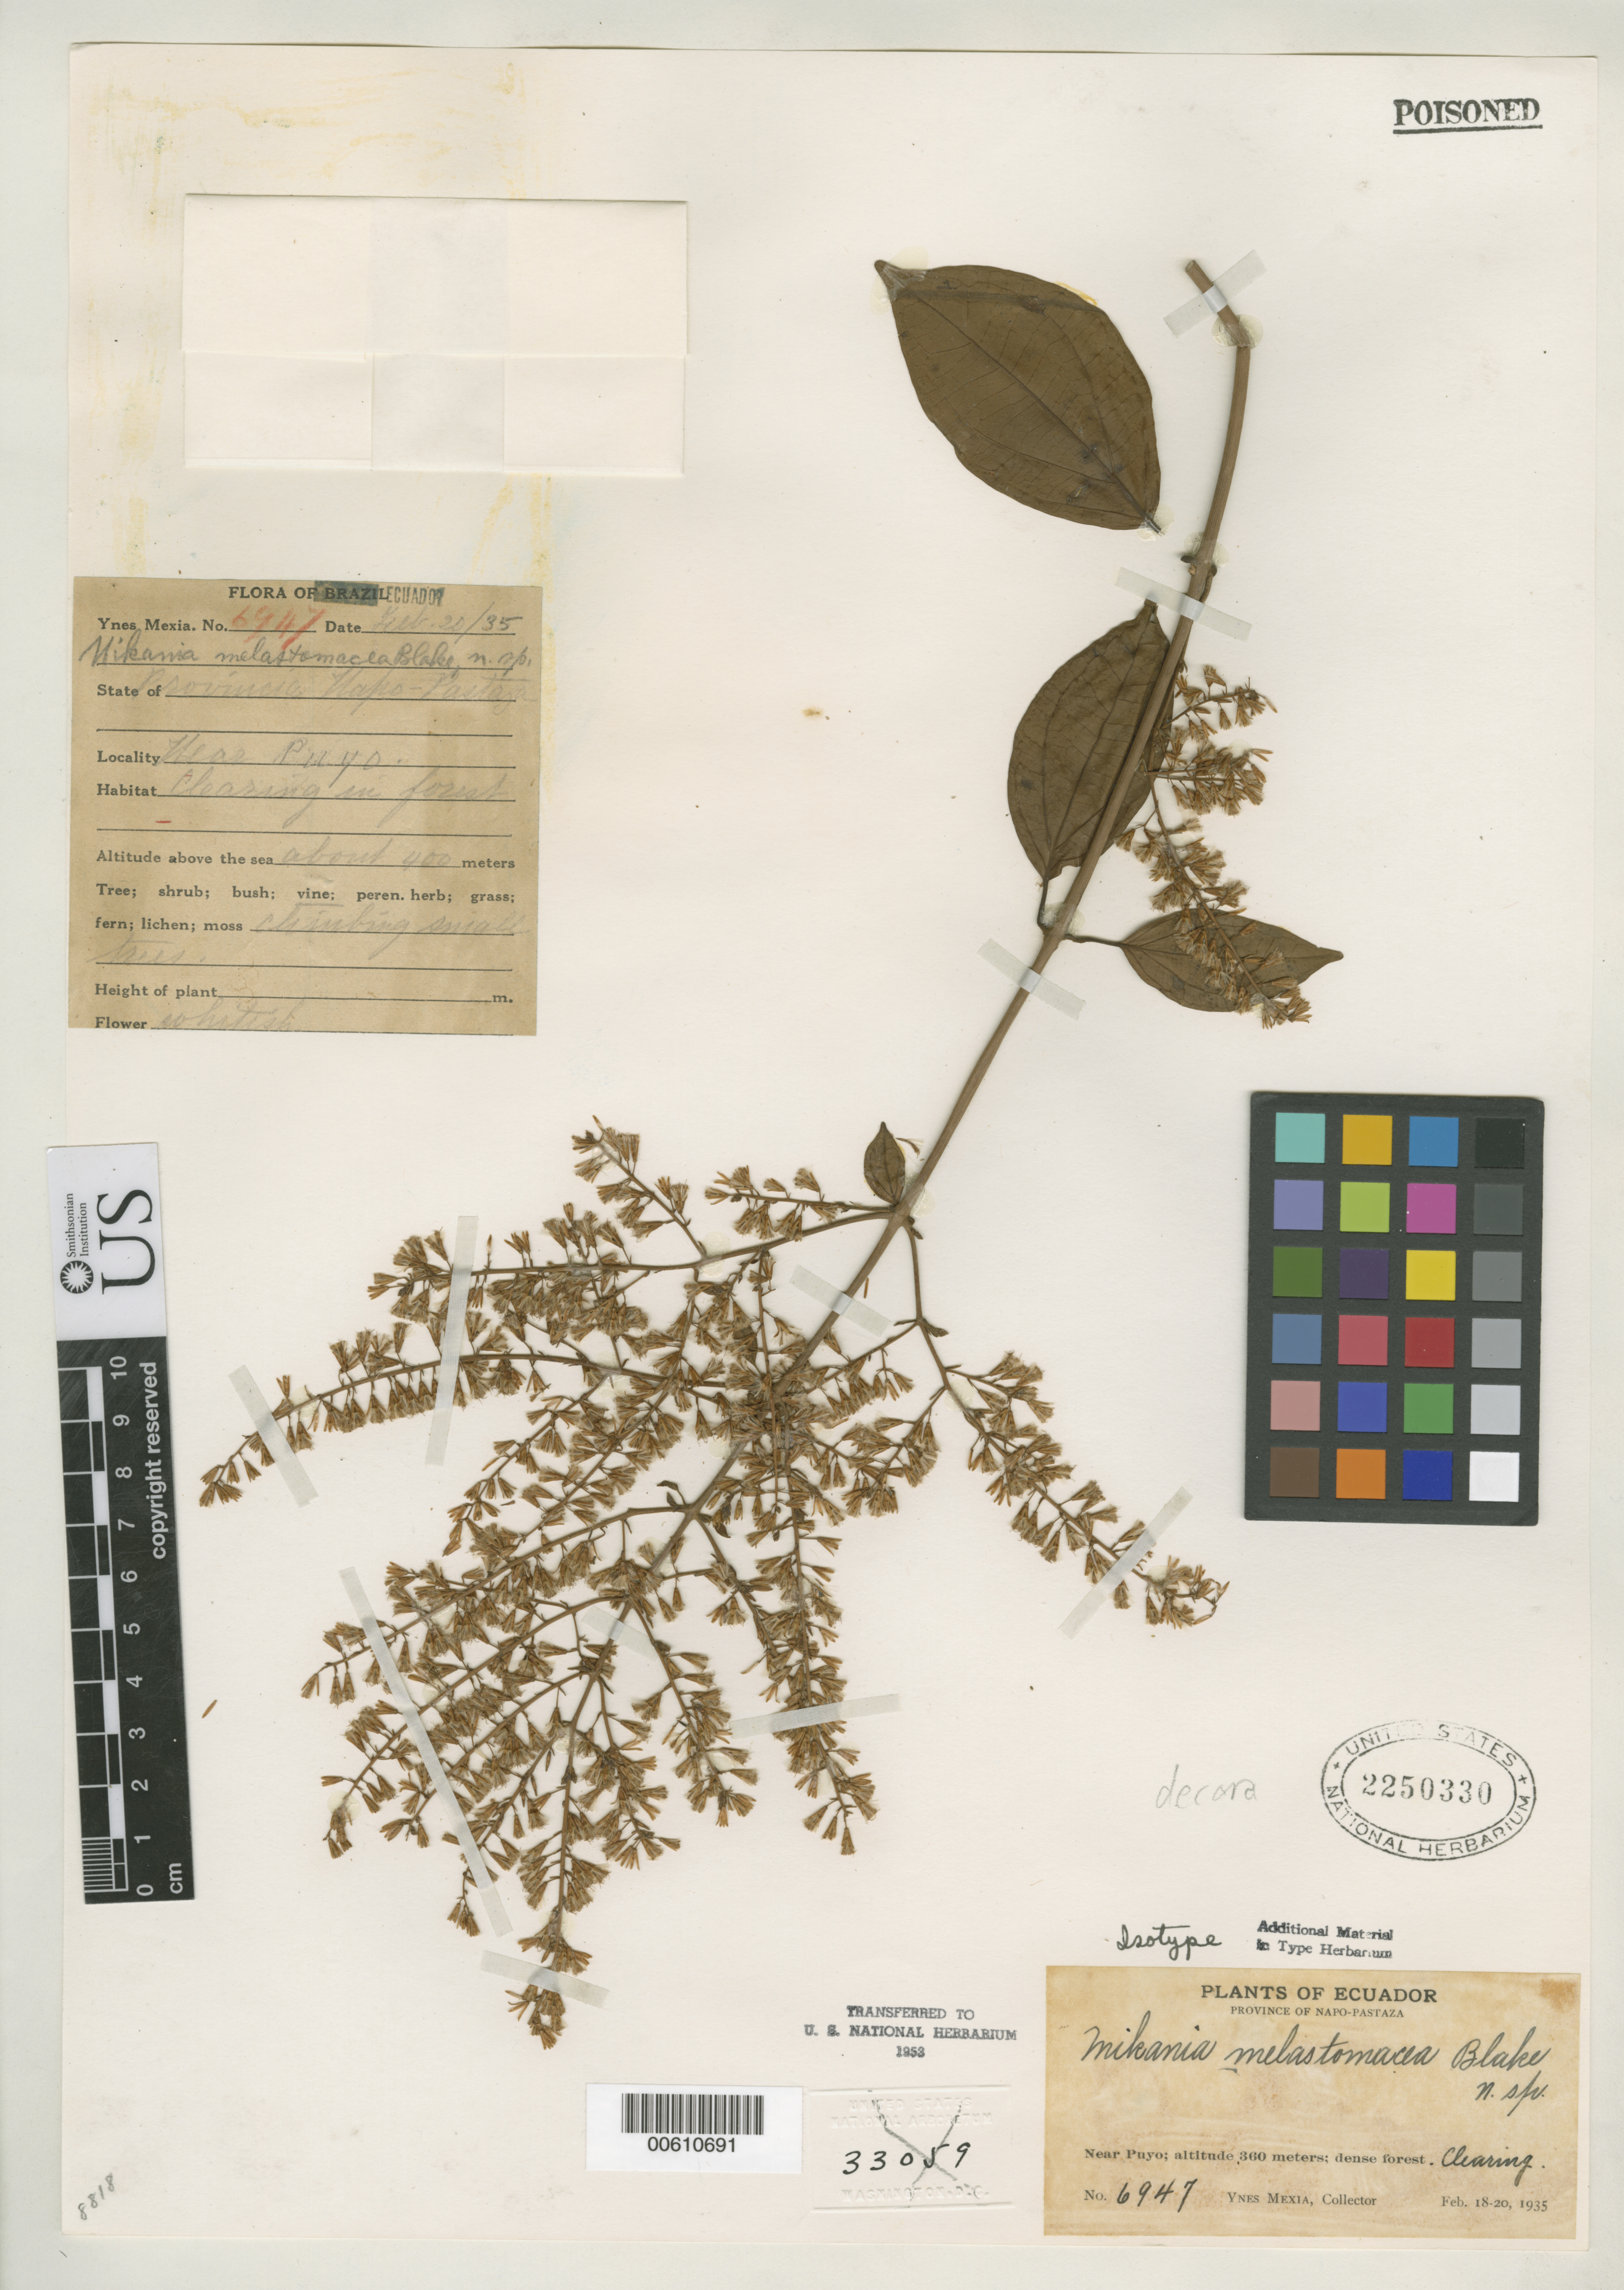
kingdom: Plantae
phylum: Tracheophyta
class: Magnoliopsida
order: Asterales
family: Asteraceae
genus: Mikania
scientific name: Mikania melastomacea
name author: S.F. Blake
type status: Isotype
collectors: Y. Mexia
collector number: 6947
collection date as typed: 18 Feb 1935 to 20 Feb 1935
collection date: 1935-02-18/1935-02-20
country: Ecuador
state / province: Pastaza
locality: Near Puyo.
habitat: Dense forest. Clearing.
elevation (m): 360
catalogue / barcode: US 2250330